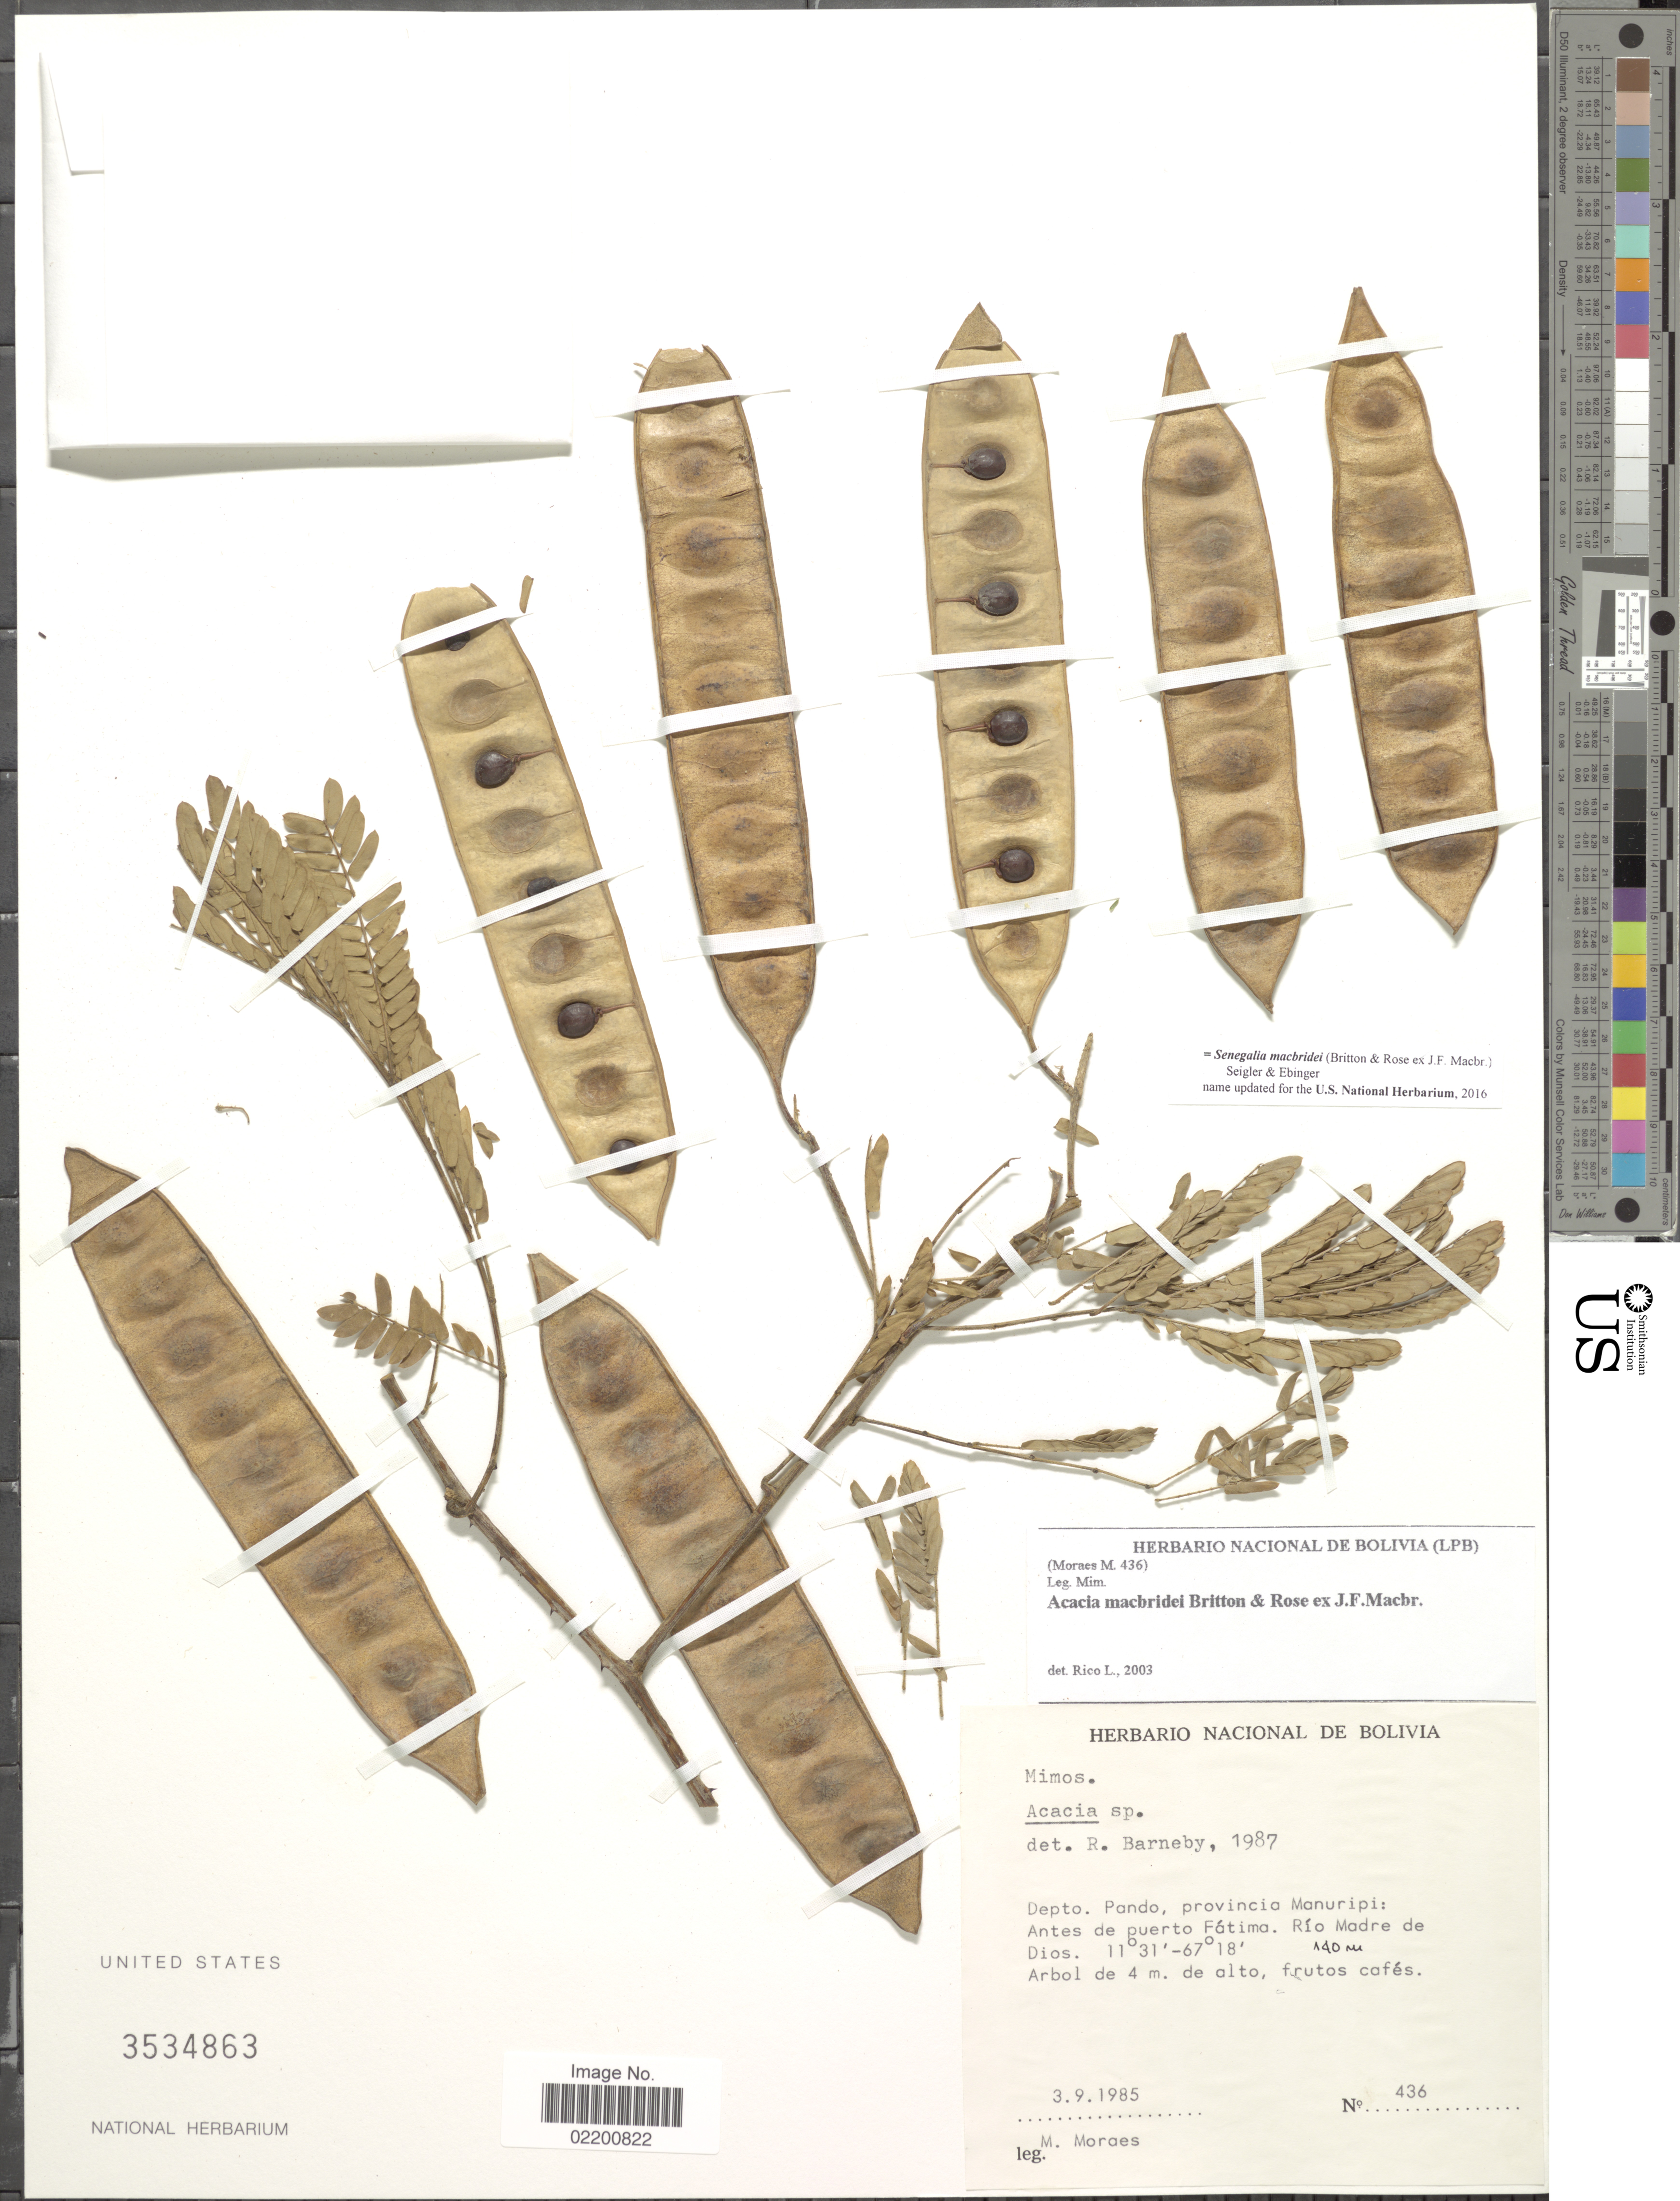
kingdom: Plantae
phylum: Tracheophyta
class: Magnoliopsida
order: Fabales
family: Fabaceae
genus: Senegalia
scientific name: Senegalia macbridei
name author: (Britton & Rose ex J.F. Macbr.) Seigler & Ebinger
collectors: M. Moraes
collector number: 436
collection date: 1985-09-03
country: Bolivia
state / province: Pando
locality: Depto. Pando, provincia Manuripi: Antes de puerto Fatima, Rio Madre de Dios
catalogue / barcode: US 3534863